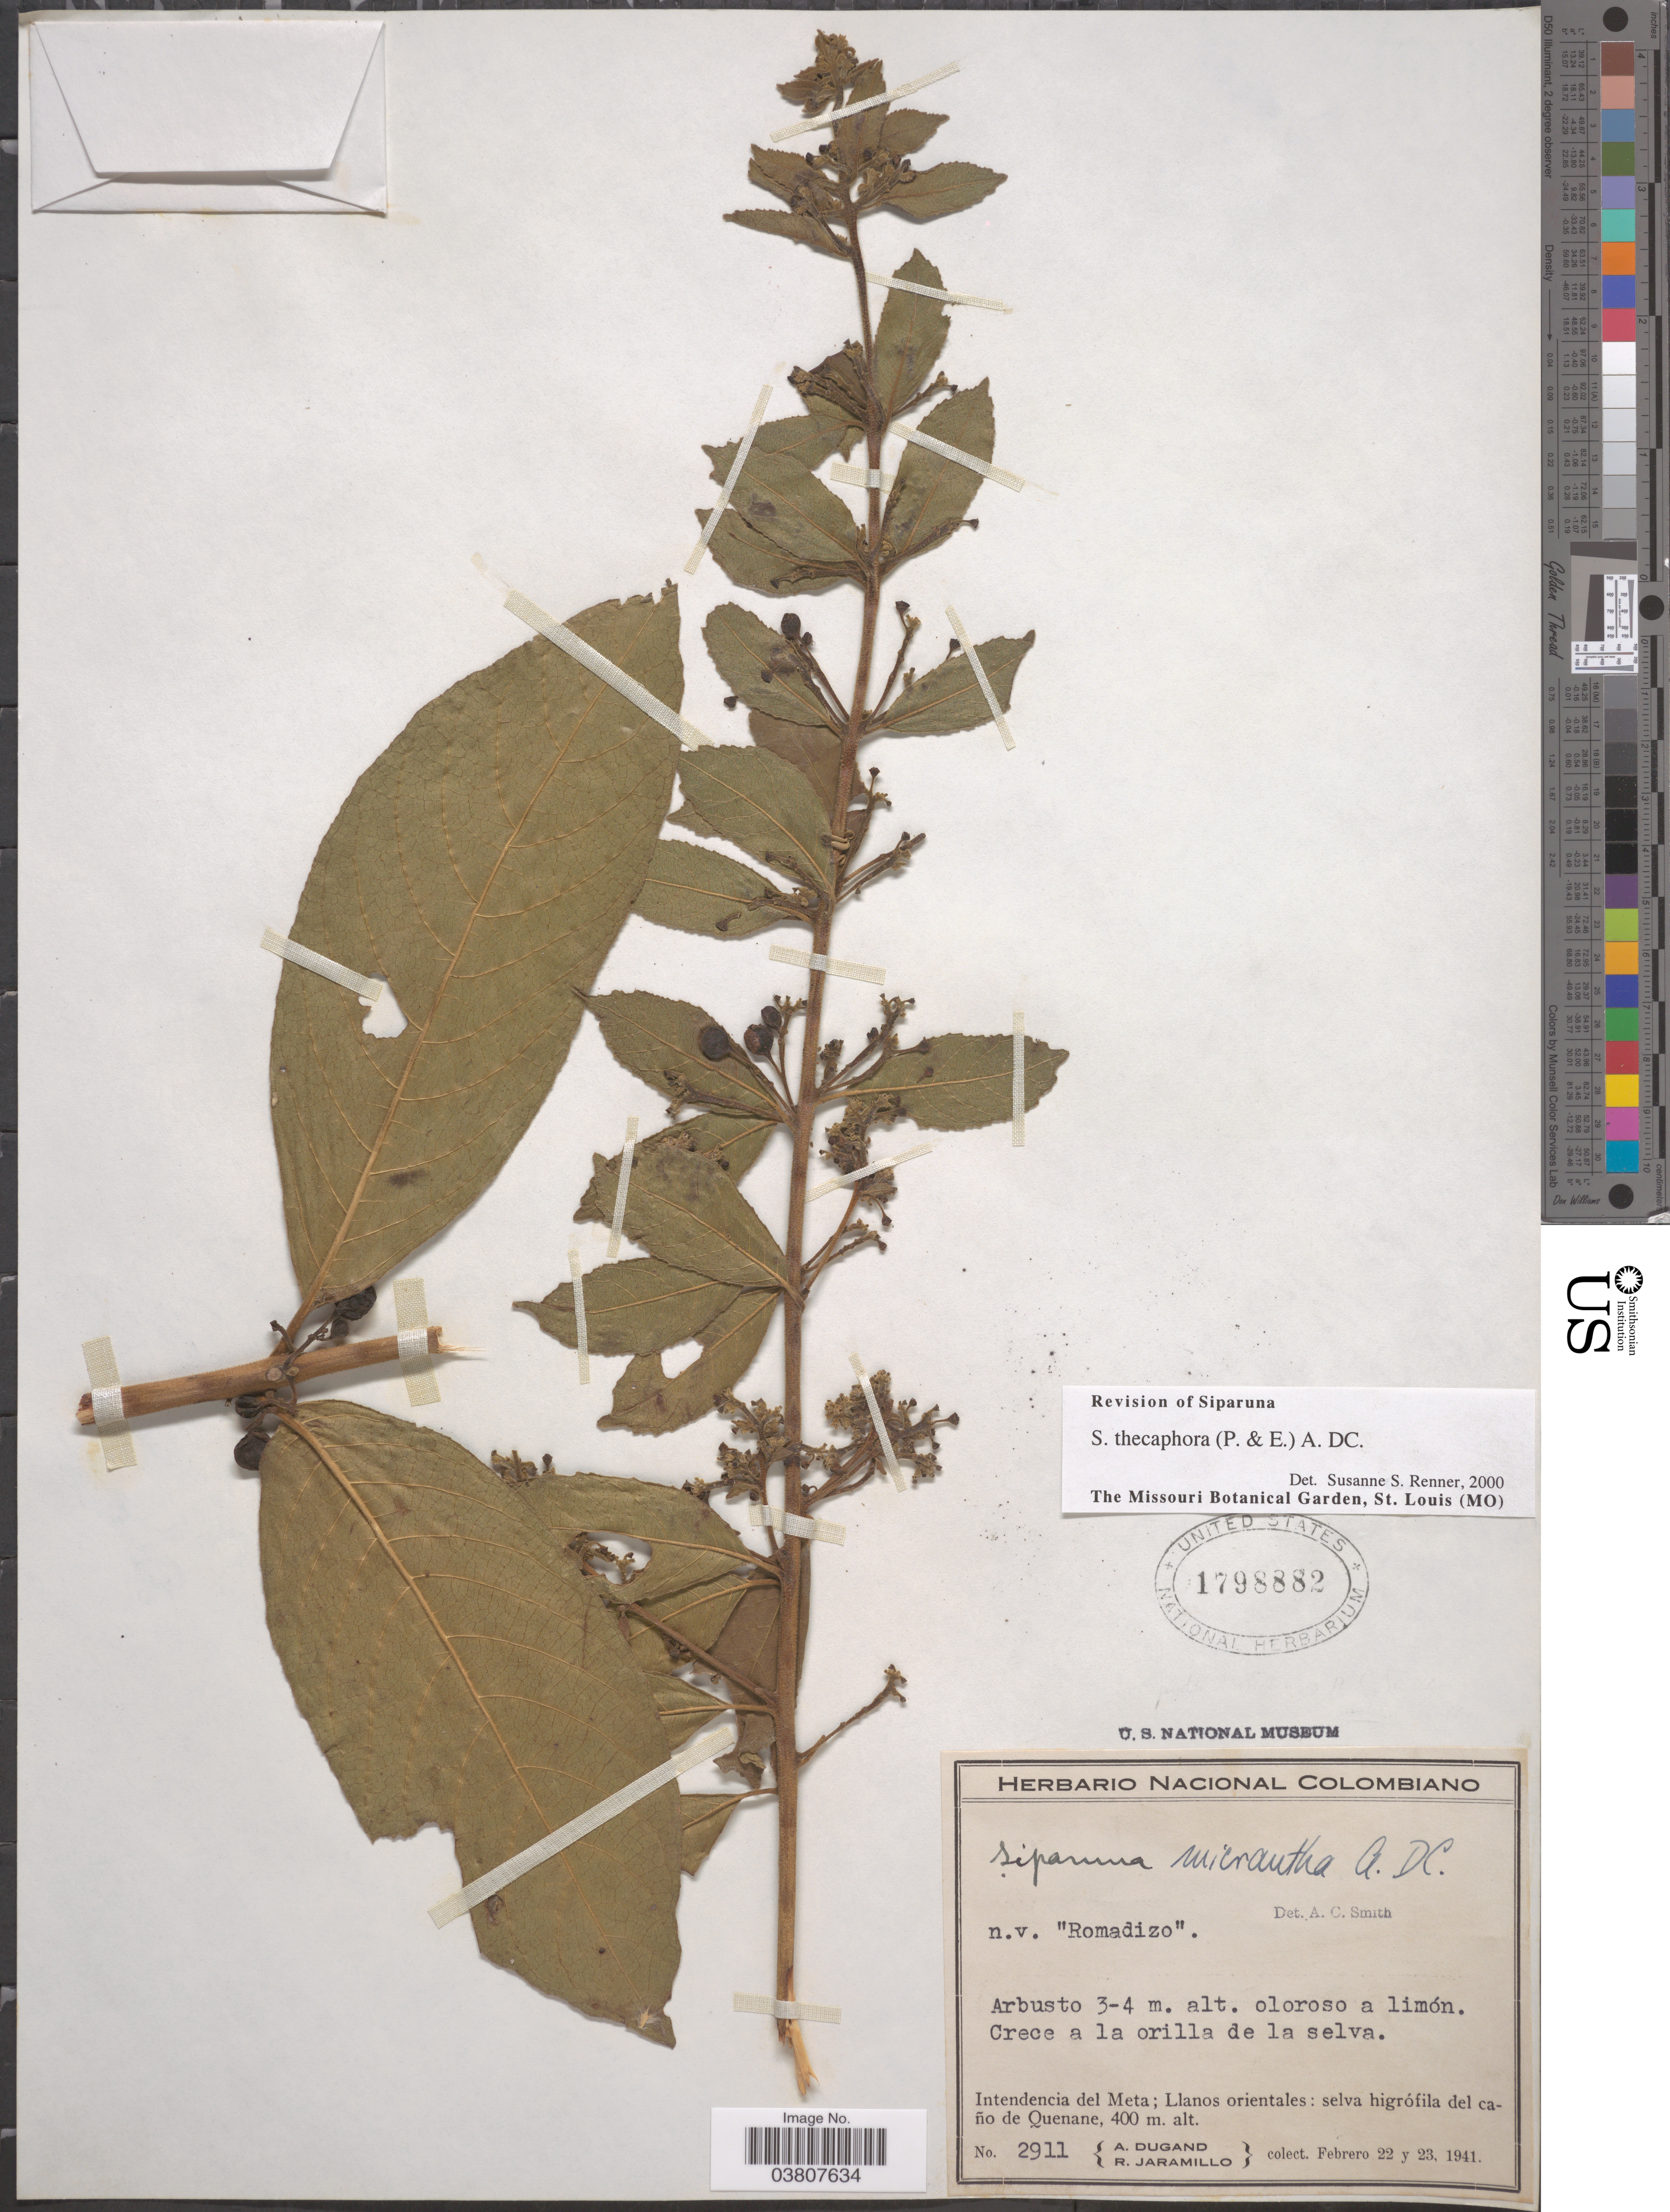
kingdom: Plantae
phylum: Tracheophyta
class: Magnoliopsida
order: Laurales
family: Siparunaceae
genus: Siparuna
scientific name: Siparuna thecaphora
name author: (Poepp. & Endl.) A. DC.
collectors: A. Dugand & R. Jaramillo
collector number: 2911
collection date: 1941-02-22/1941-02-23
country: Colombia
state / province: Meta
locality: Crece a la orilla de la selva. Intendencia del Meta; Llanos orientales: selva higrófila del caño de Quenane.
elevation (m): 400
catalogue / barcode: US 1798882